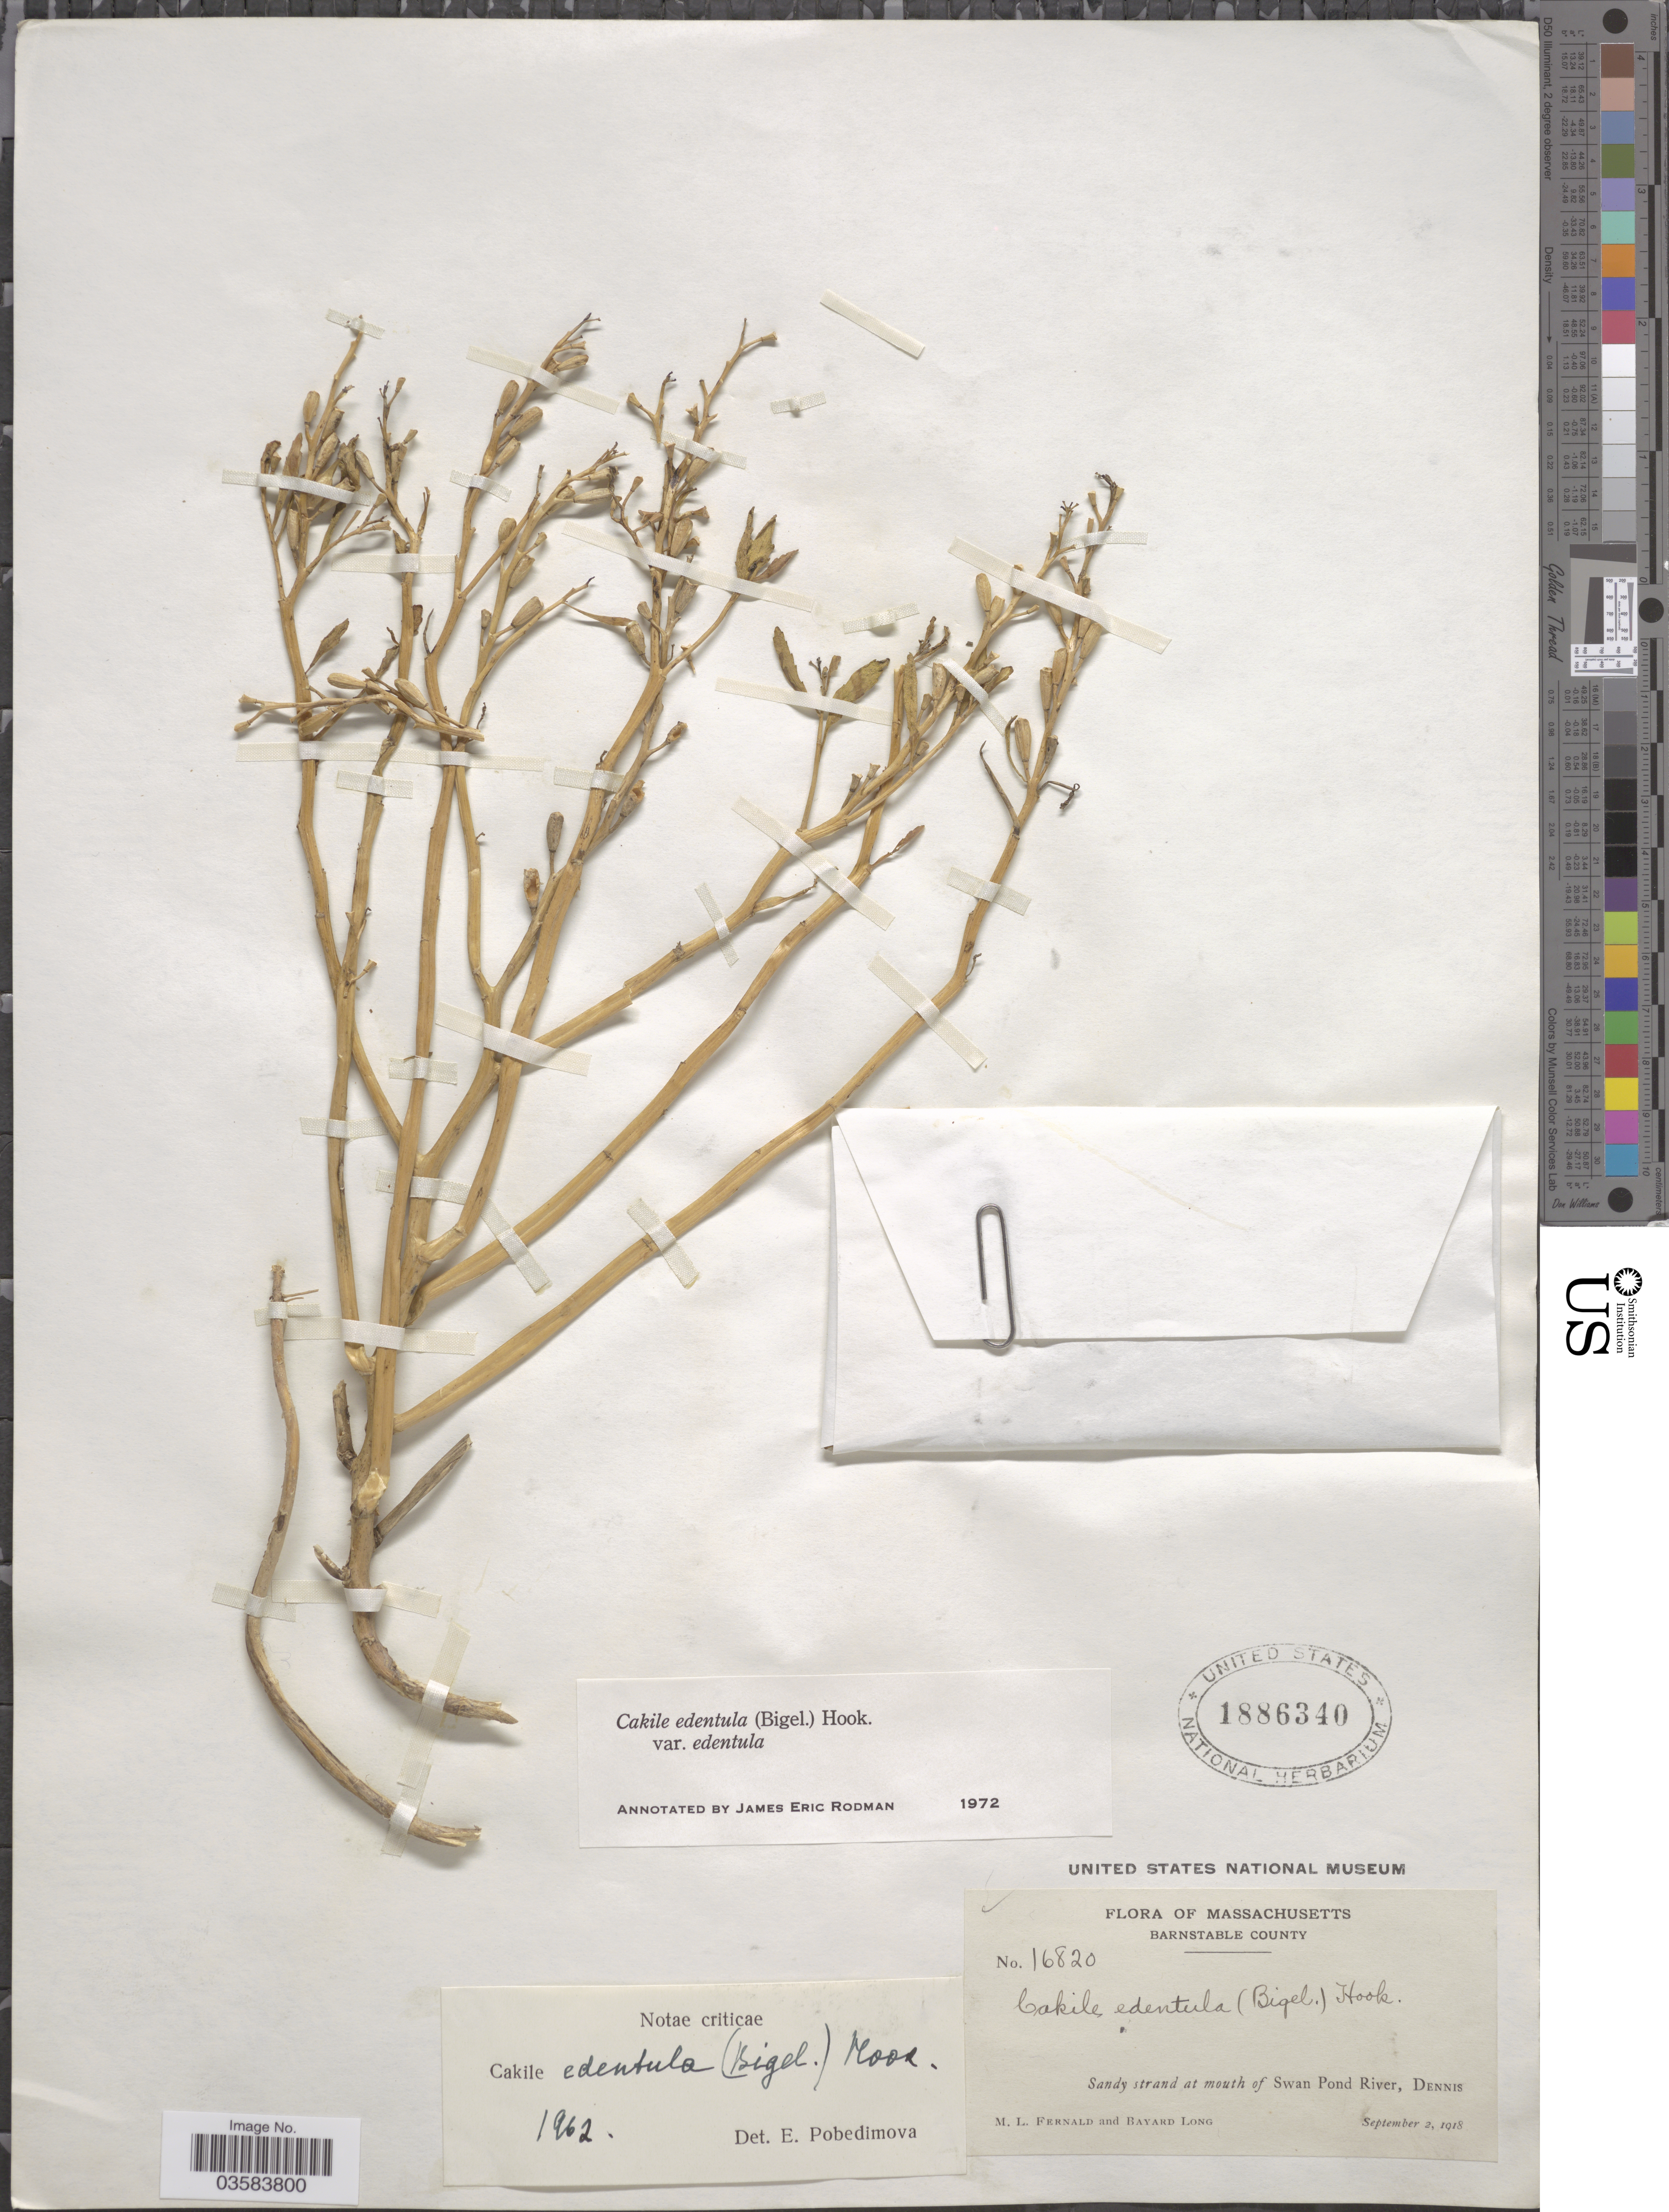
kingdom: Plantae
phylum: Tracheophyta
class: Magnoliopsida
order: Brassicales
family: Brassicaceae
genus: Cakile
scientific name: Cakile edentula var. edentula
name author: (Bigelow) Hook.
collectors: M. L. Fernald & B. Long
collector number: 16820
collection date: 1918-09-02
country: United States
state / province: Massachusetts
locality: Barnstable County. Sandy strand at mouth of Swan Pond River, Dennis.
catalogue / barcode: US 1886340